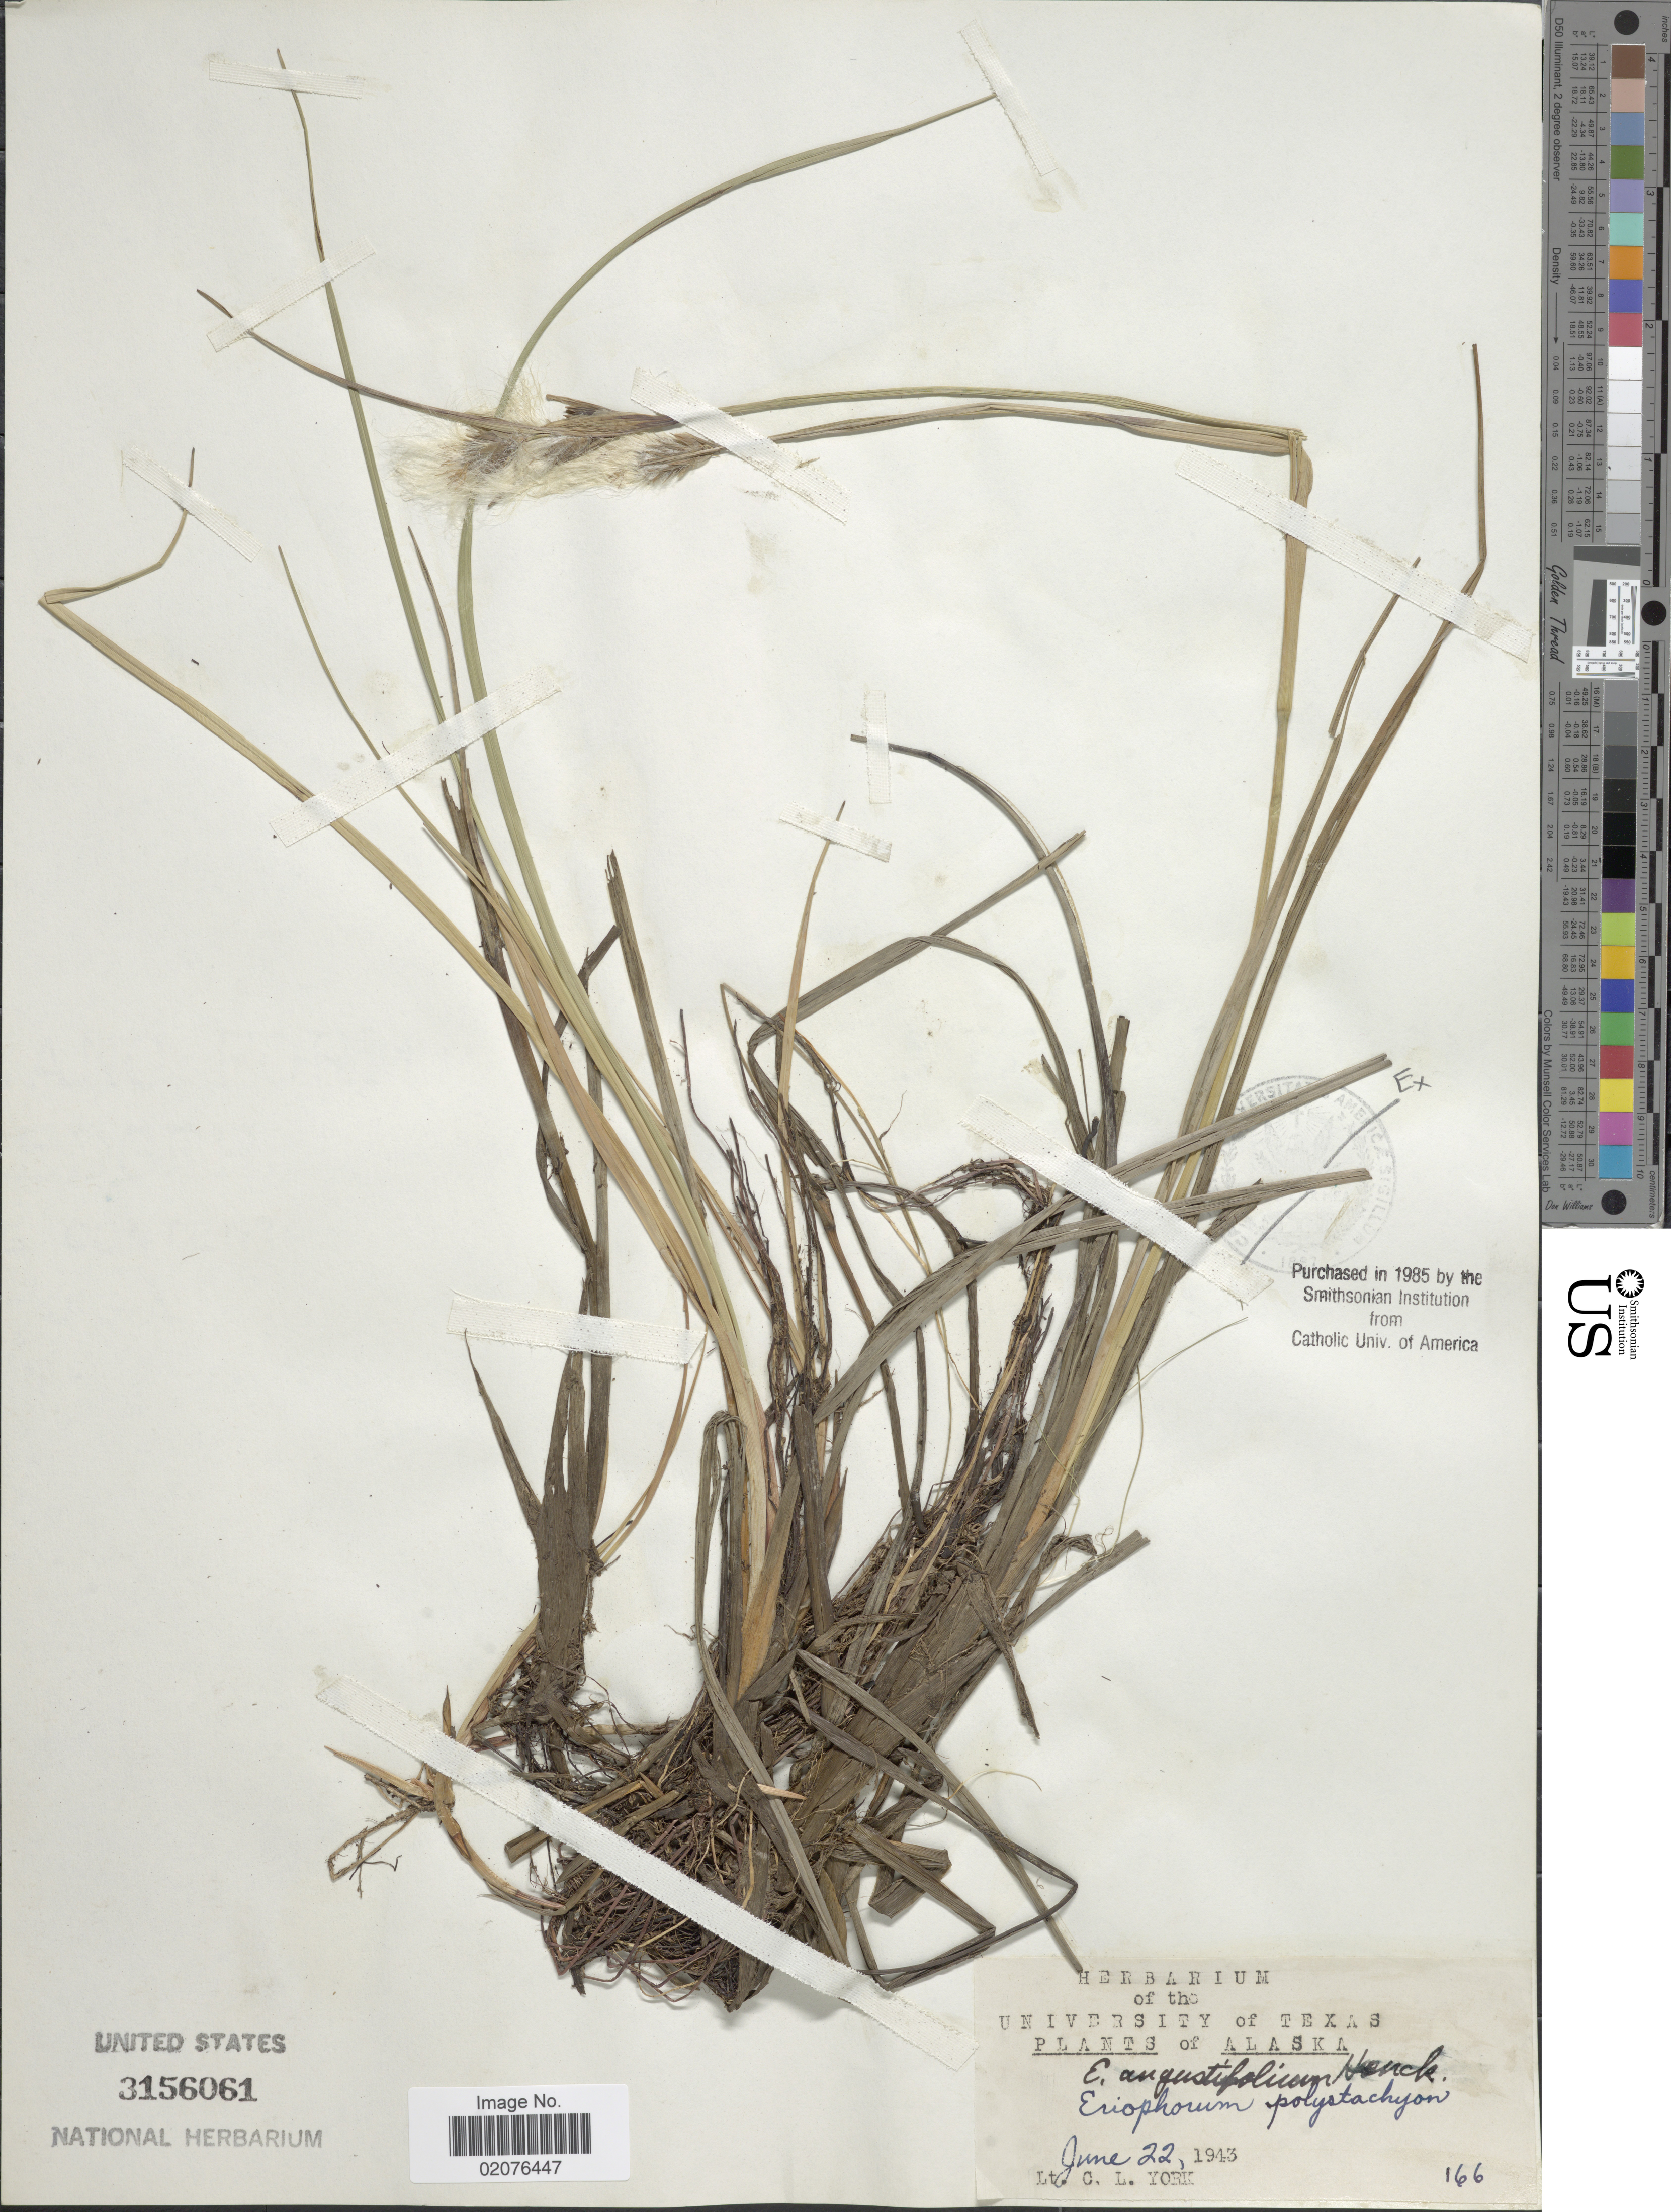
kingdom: Plantae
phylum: Tracheophyta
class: Liliopsida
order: Poales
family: Cyperaceae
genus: Eriophorum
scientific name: Eriophorum angustifolium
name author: Honck.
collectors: C. L. York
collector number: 166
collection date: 1943-06-22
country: United States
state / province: Alaska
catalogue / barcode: US 3156061